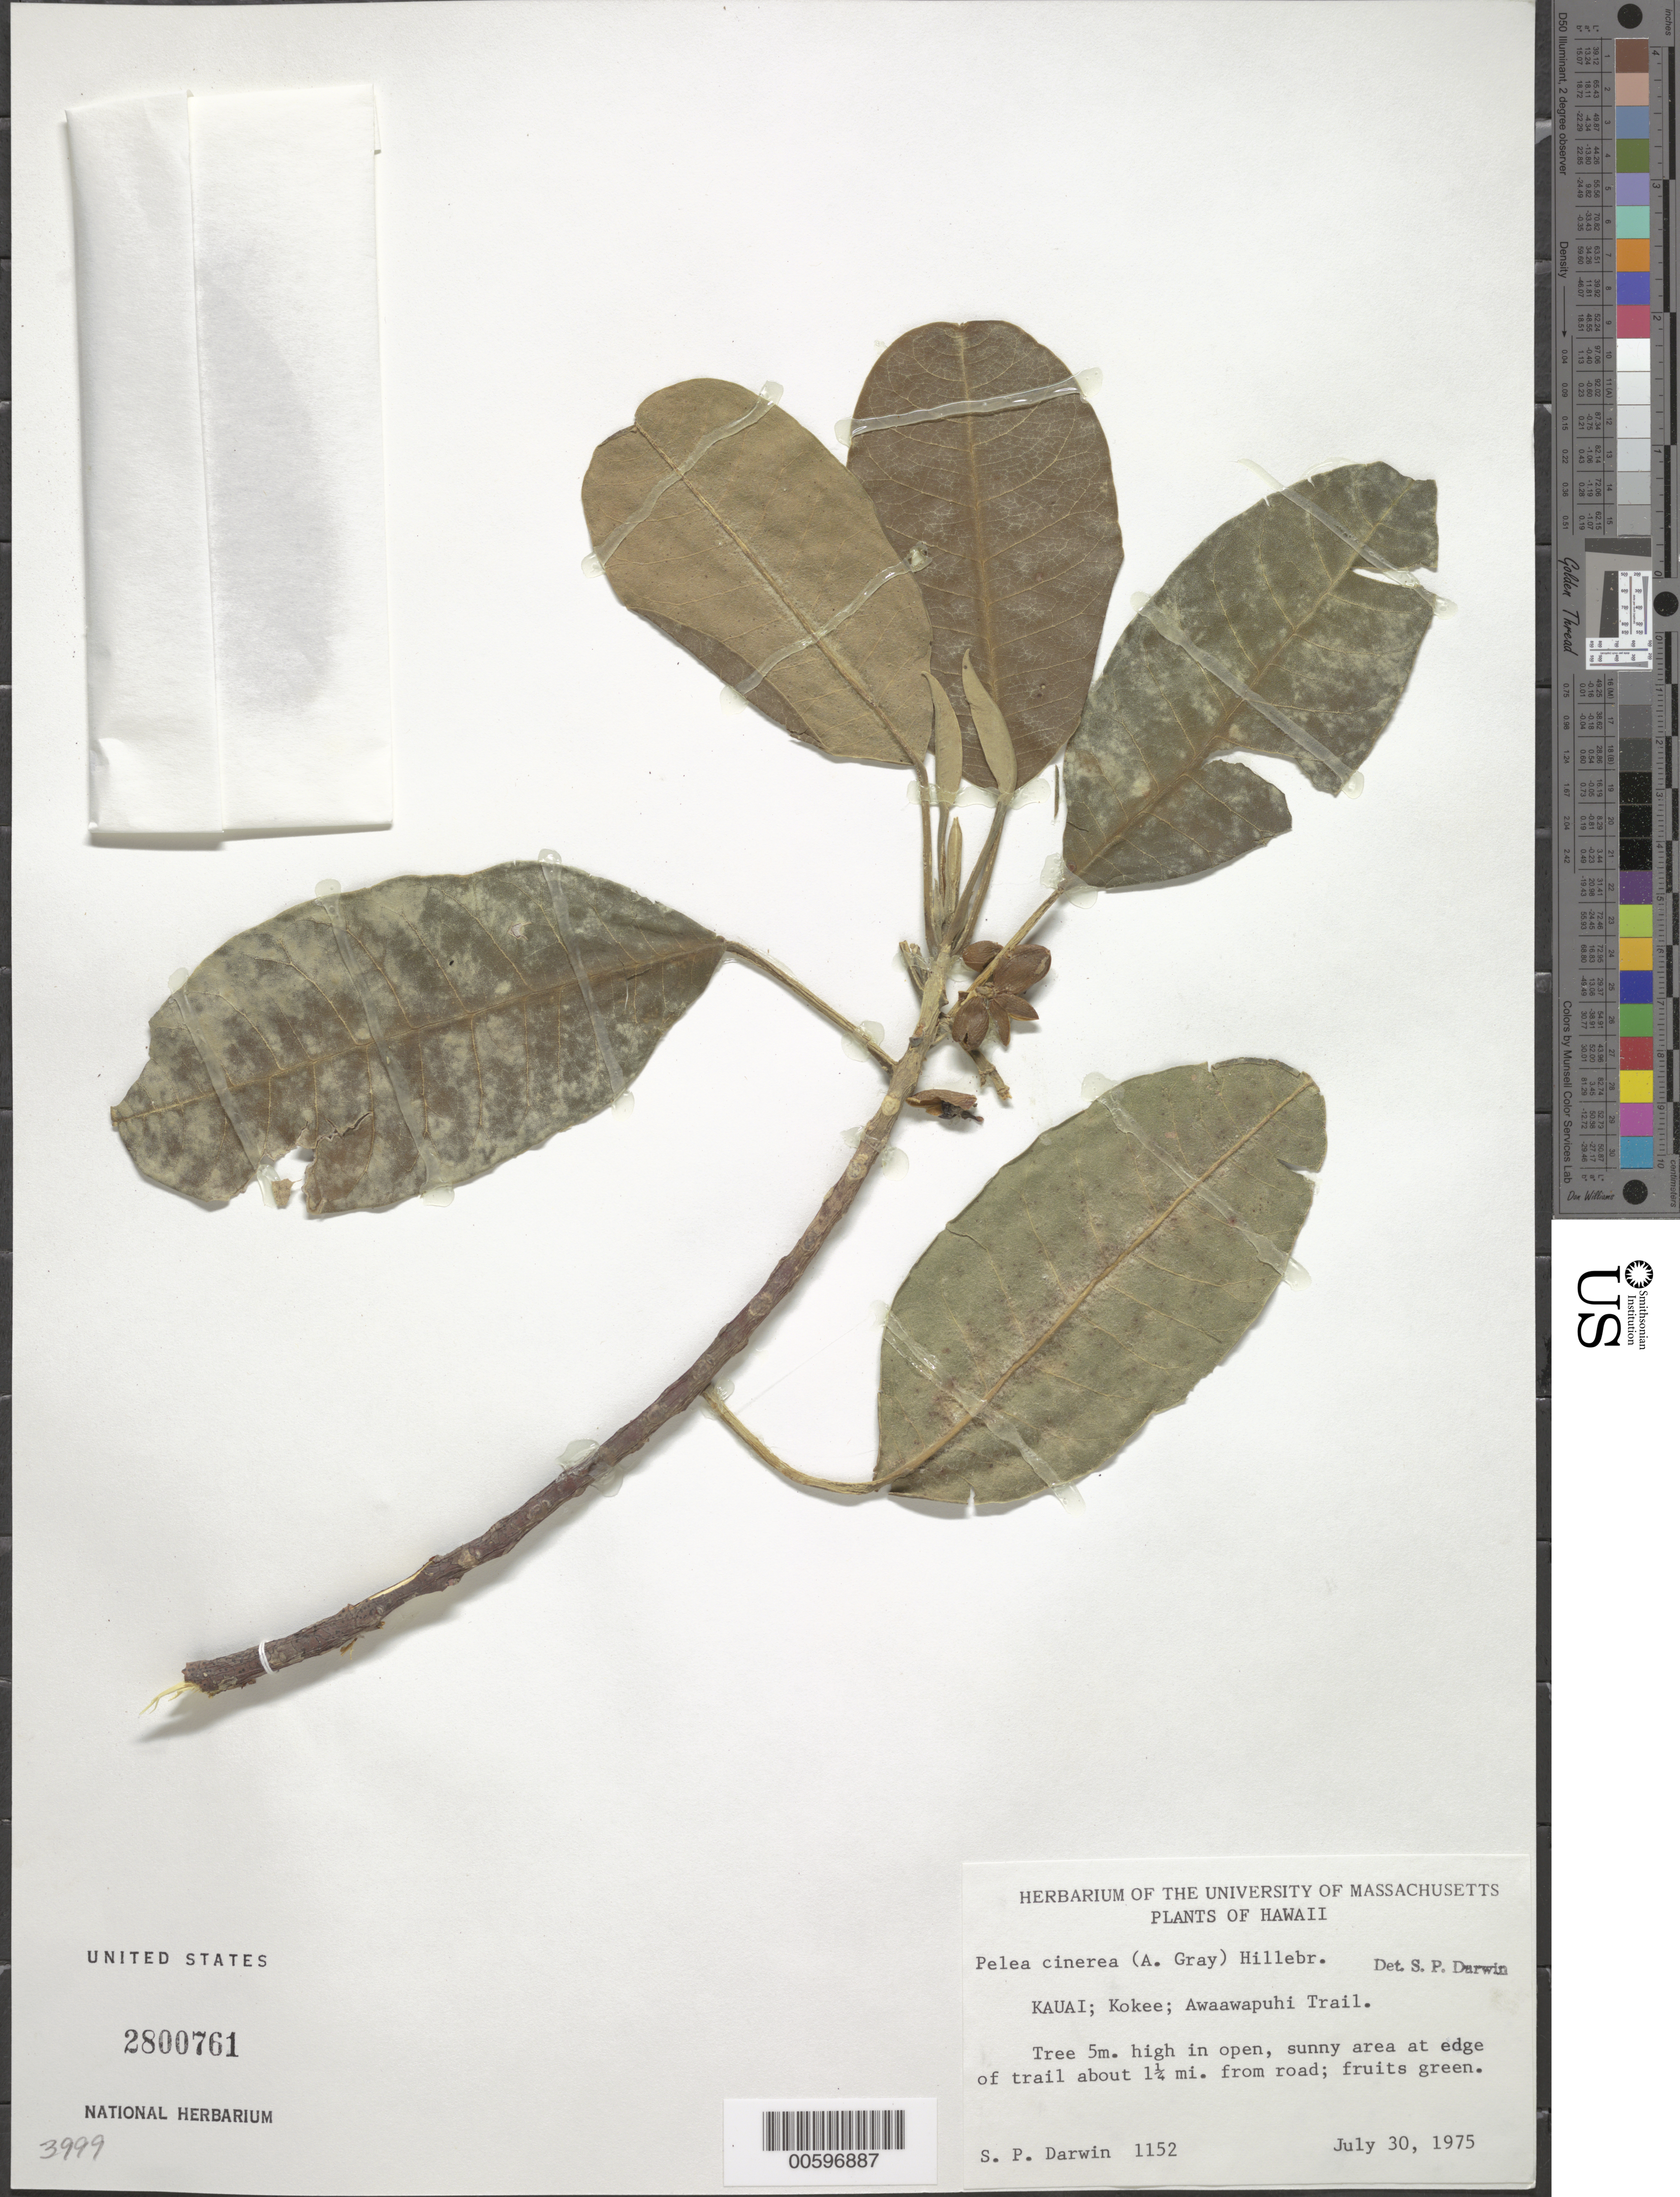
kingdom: Plantae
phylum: Tracheophyta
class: Magnoliopsida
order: Sapindales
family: Rutaceae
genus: Melicope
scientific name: Melicope cinerea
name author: A. Gray in Wilkes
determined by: Darwin, S. P.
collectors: S. P. Darwin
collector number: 1152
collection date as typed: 30 Jul 1975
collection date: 1975-07-30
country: United States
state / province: Hawaii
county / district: Kauai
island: Kaua'i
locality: Kokee; Awaawapuhi Trail.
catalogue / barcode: US 2800761